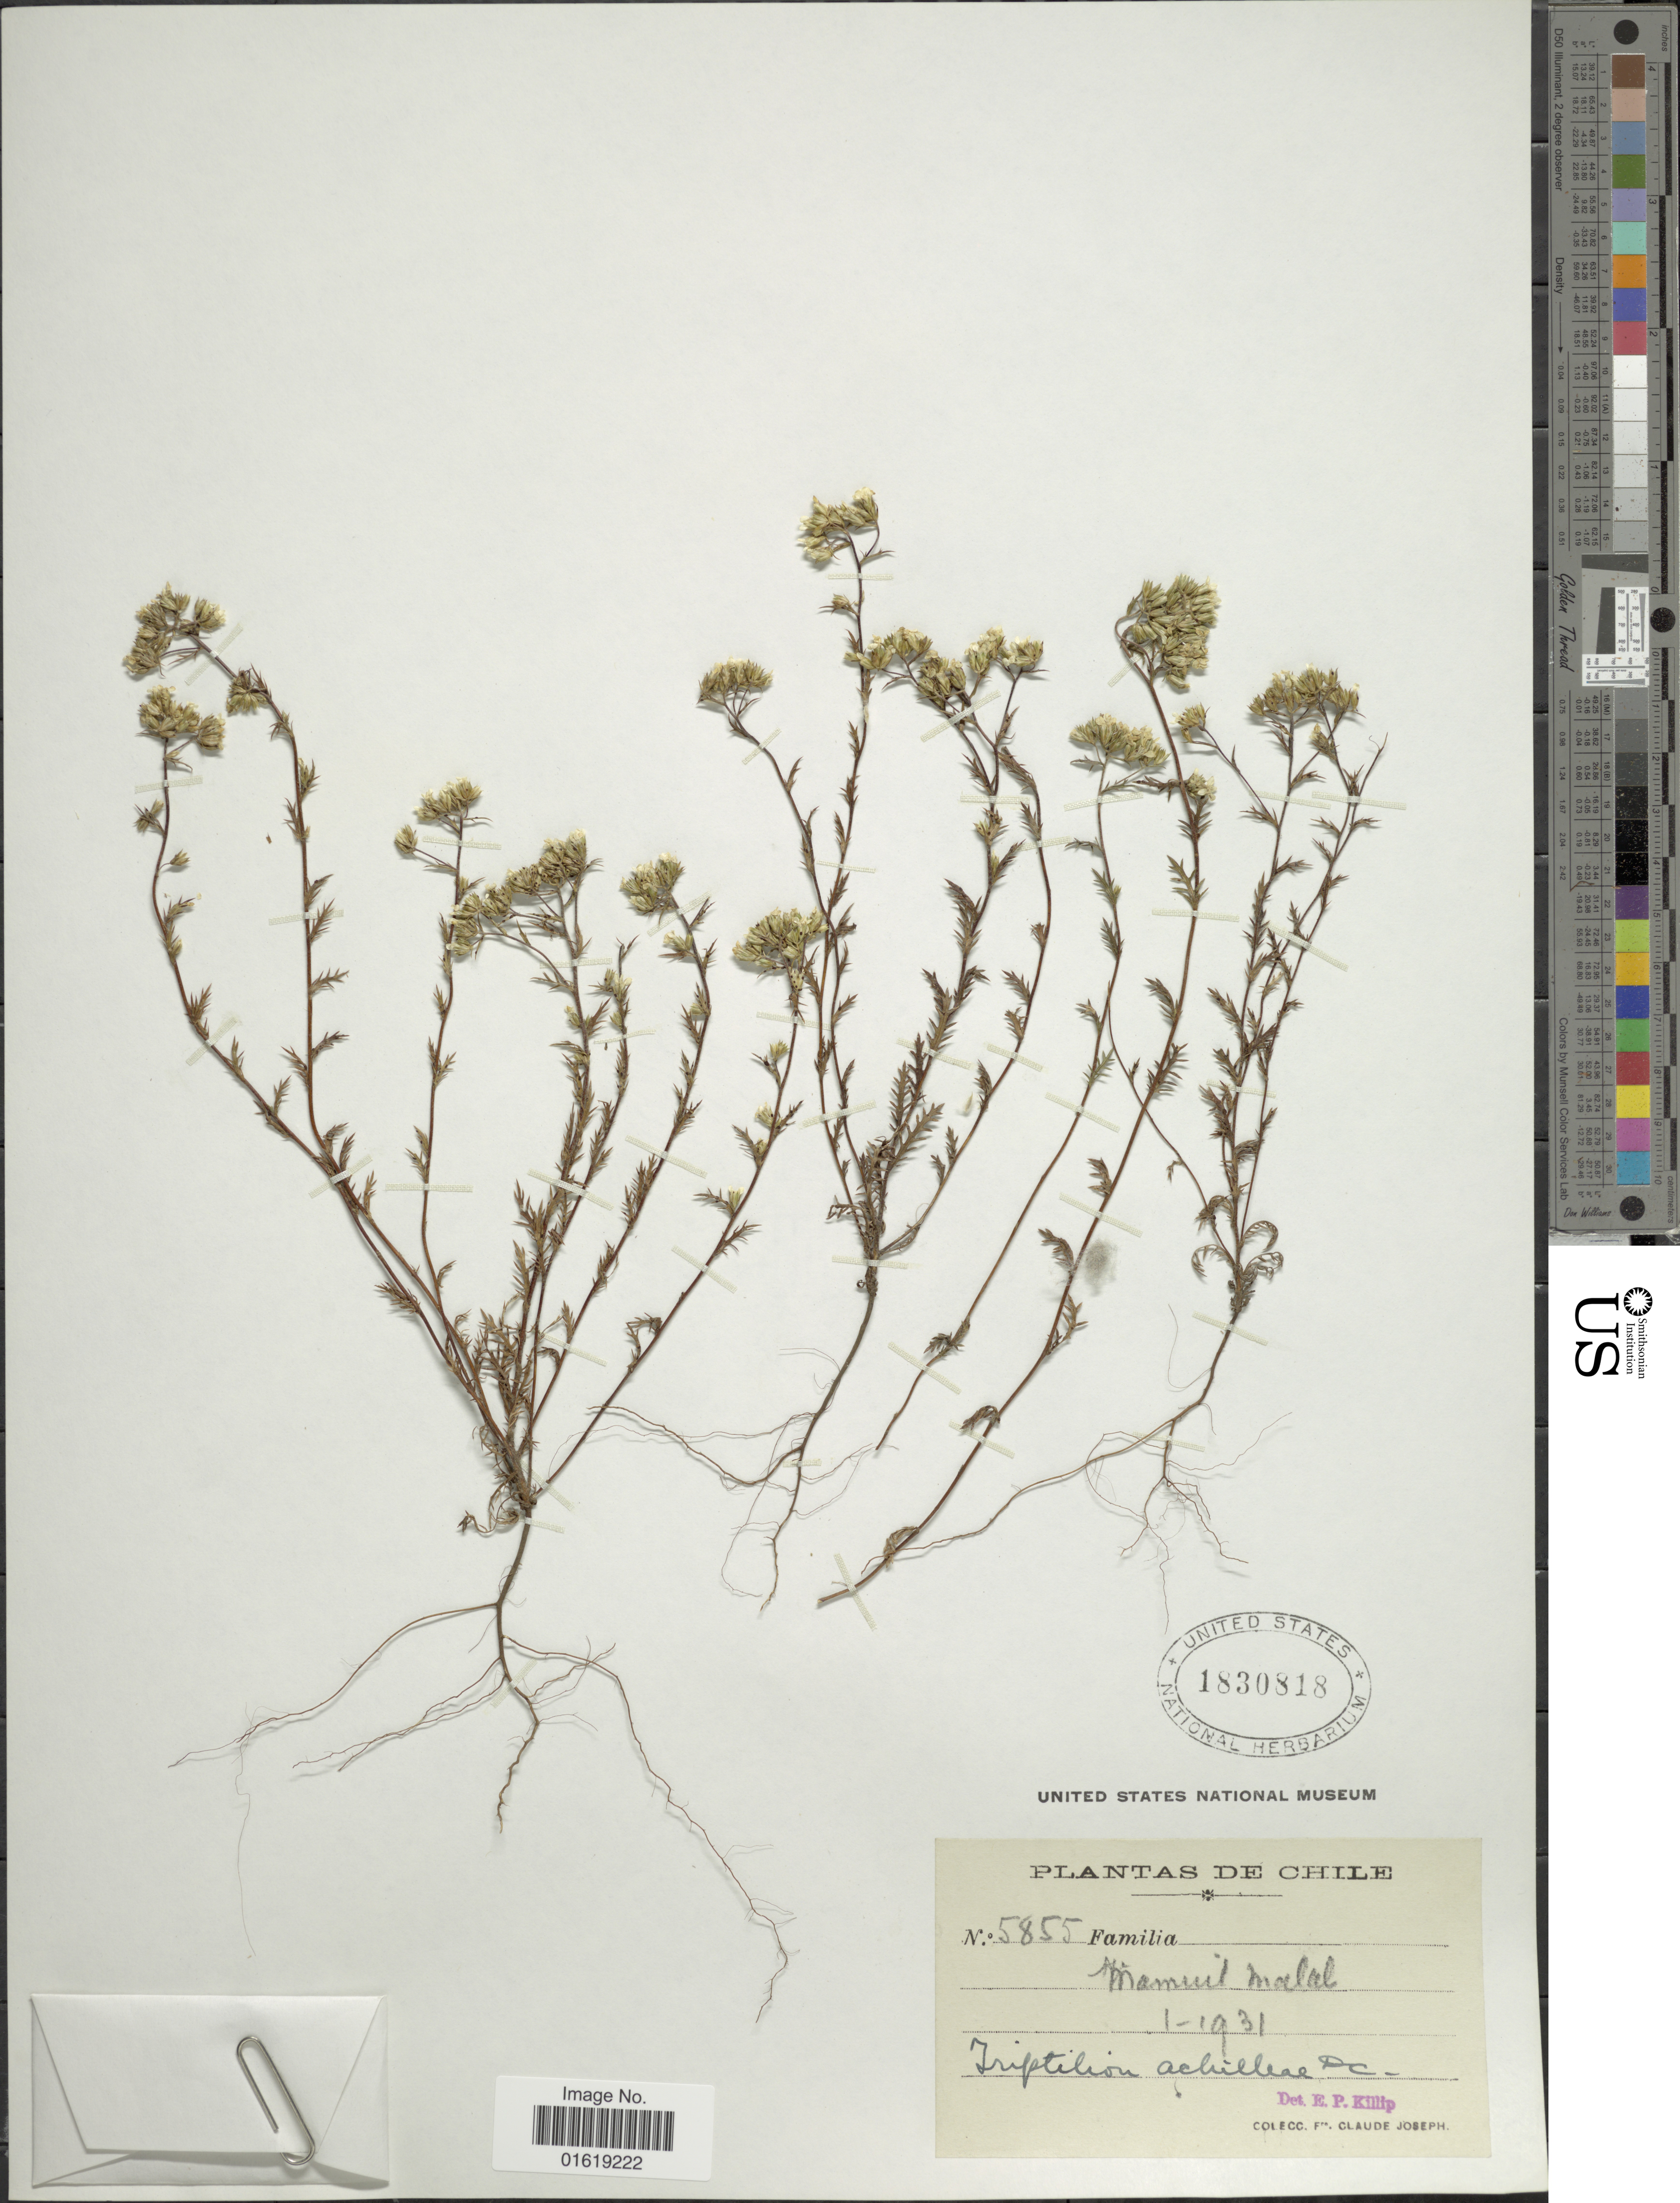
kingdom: Plantae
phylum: Tracheophyta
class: Magnoliopsida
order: Asterales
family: Asteraceae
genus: Triptilion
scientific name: Triptilion achilleae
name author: DC.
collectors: Bro. Claude-Joseph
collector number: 5855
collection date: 1931-01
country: Chile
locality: Mamuil malal.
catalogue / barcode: US 1830818